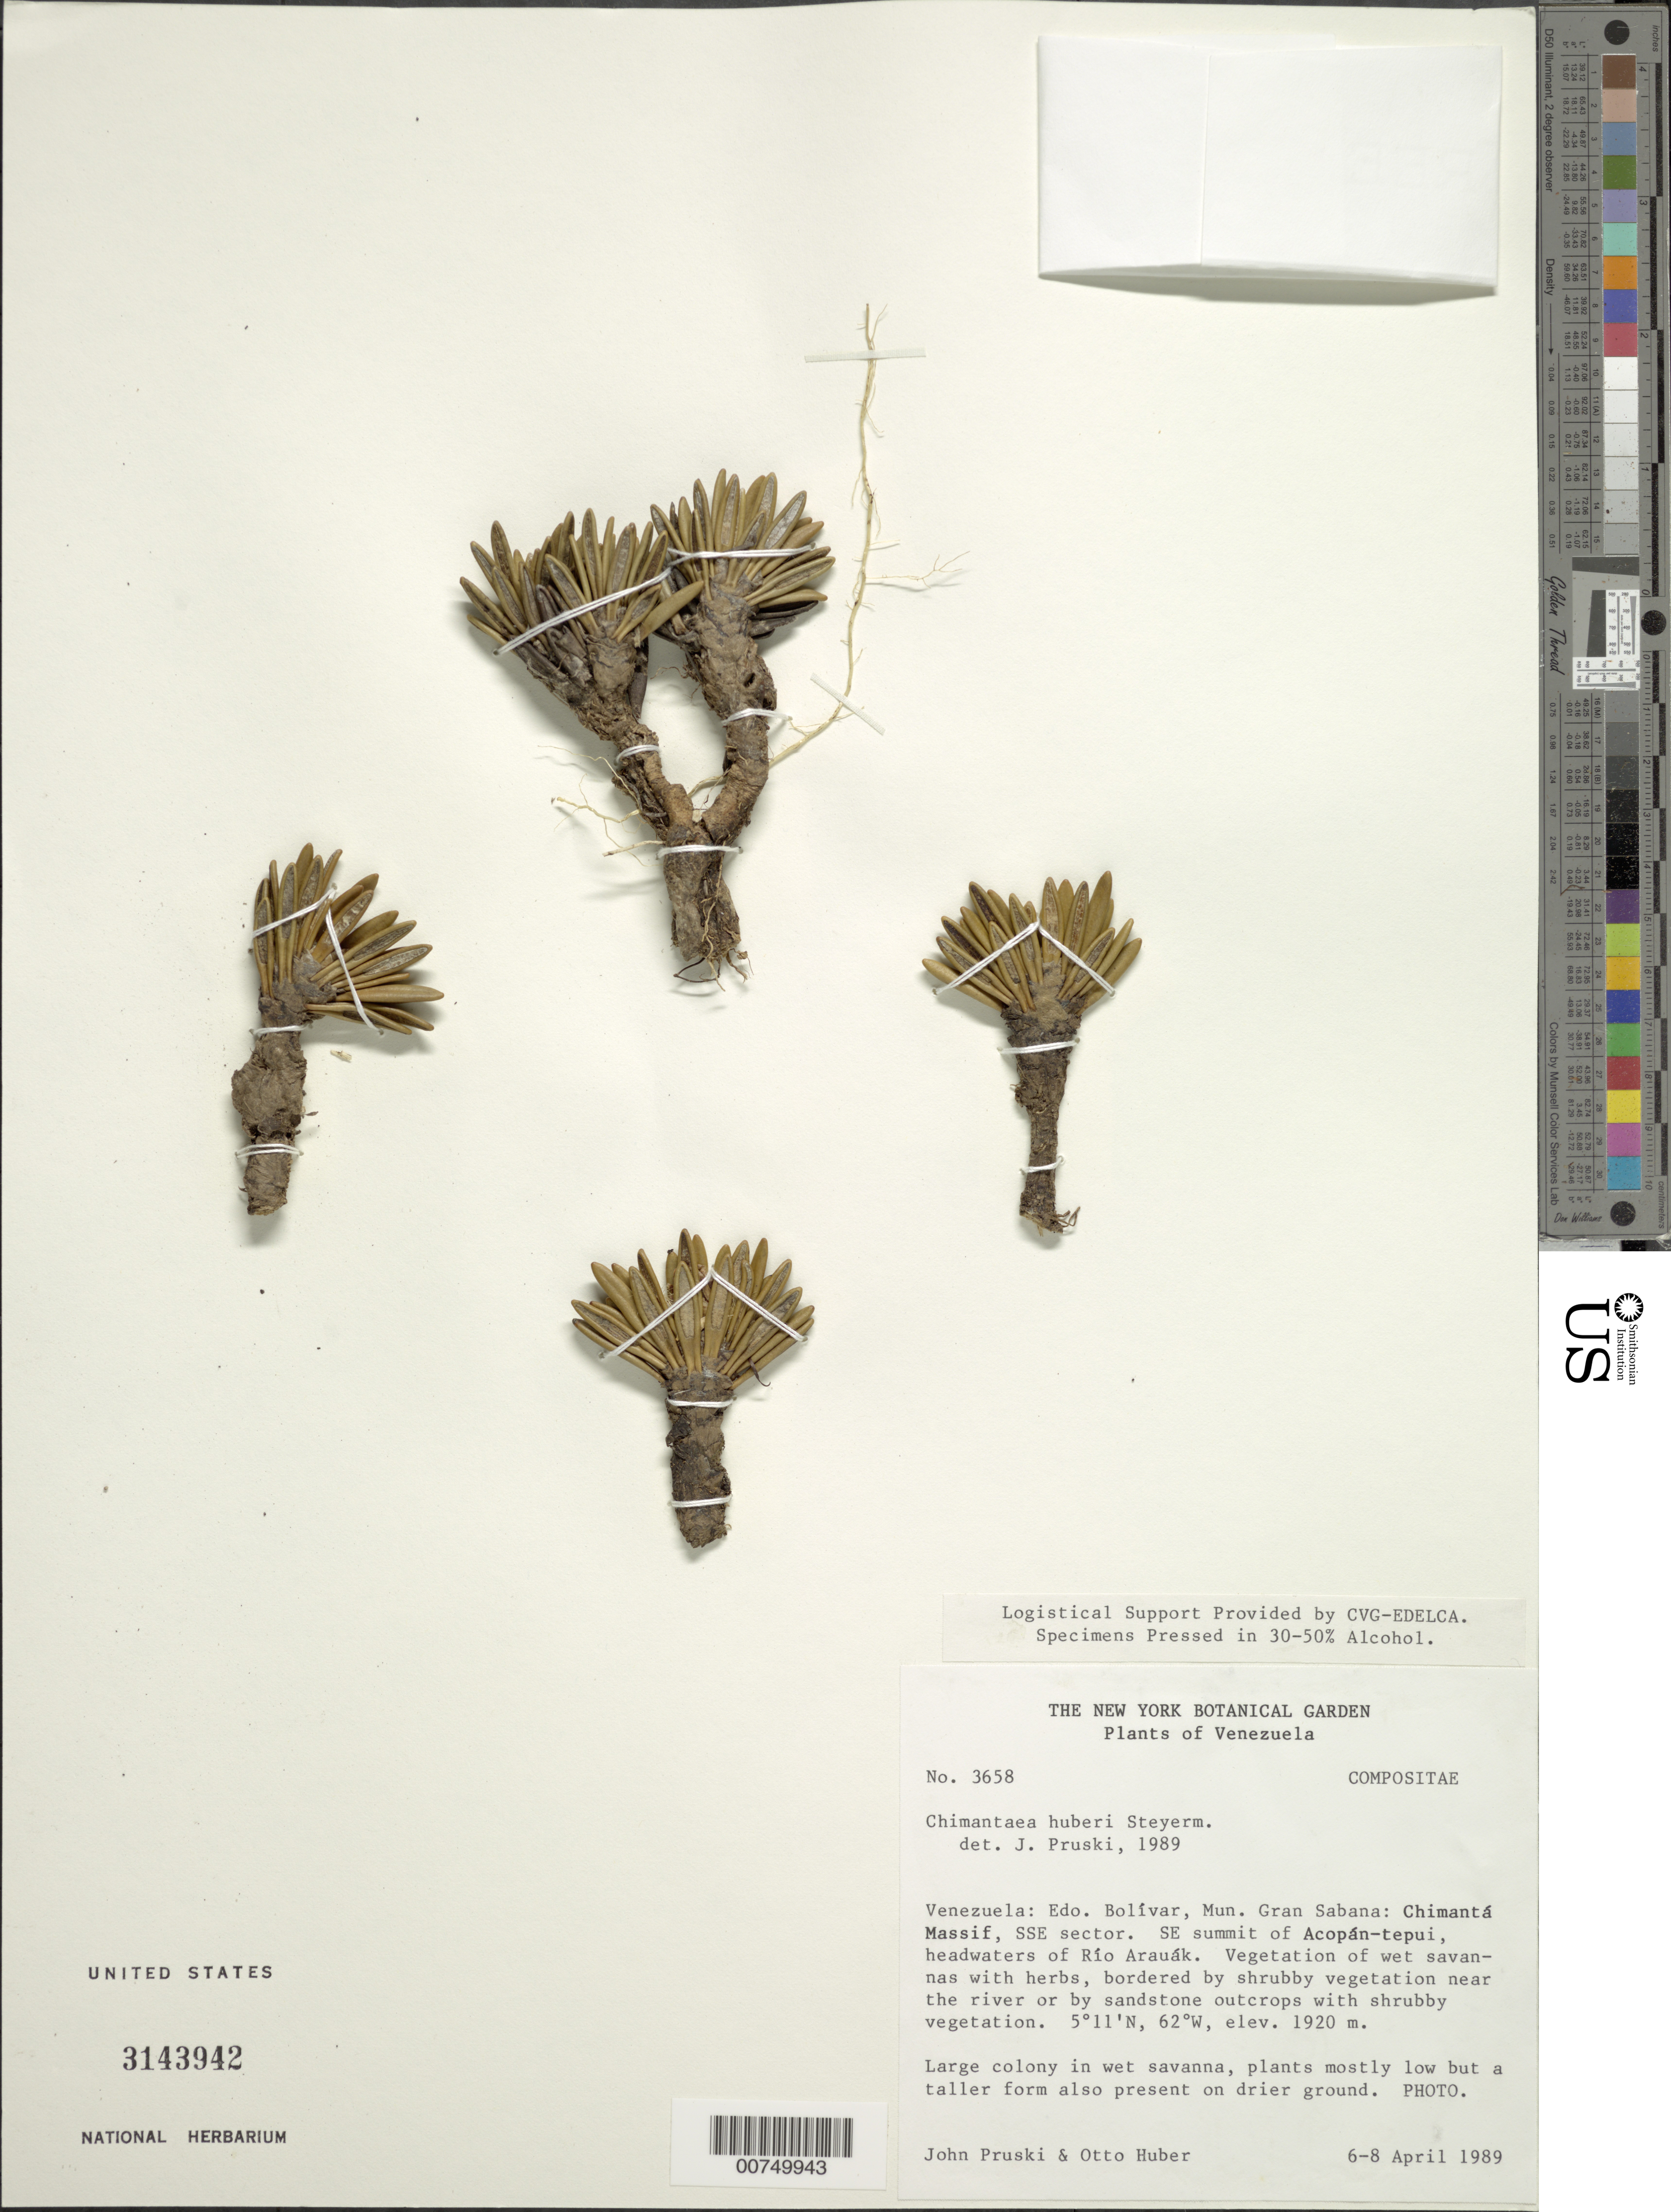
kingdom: Plantae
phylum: Tracheophyta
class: Magnoliopsida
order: Asterales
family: Asteraceae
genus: Chimantaea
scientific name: Chimantaea huberi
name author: Steyerm.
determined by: Pruski, J. F.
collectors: J. F. Pruski & O. Huber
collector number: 3658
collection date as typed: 6-Apr-89 to 8-Apr-89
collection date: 1989-04-06/1989-04-08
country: Venezuela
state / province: Bolívar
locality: Mun. Gran Sabana: Chimantá Massif, SSE sector. SE summit of Acopán-tepuí, headwaters of Río Arauák.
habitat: Vegetation of wet savannas with herbs, bordered by shrubby vegetation near the river or by sandstone outcrops with shrubby vegetation.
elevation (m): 1920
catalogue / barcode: US 3143942